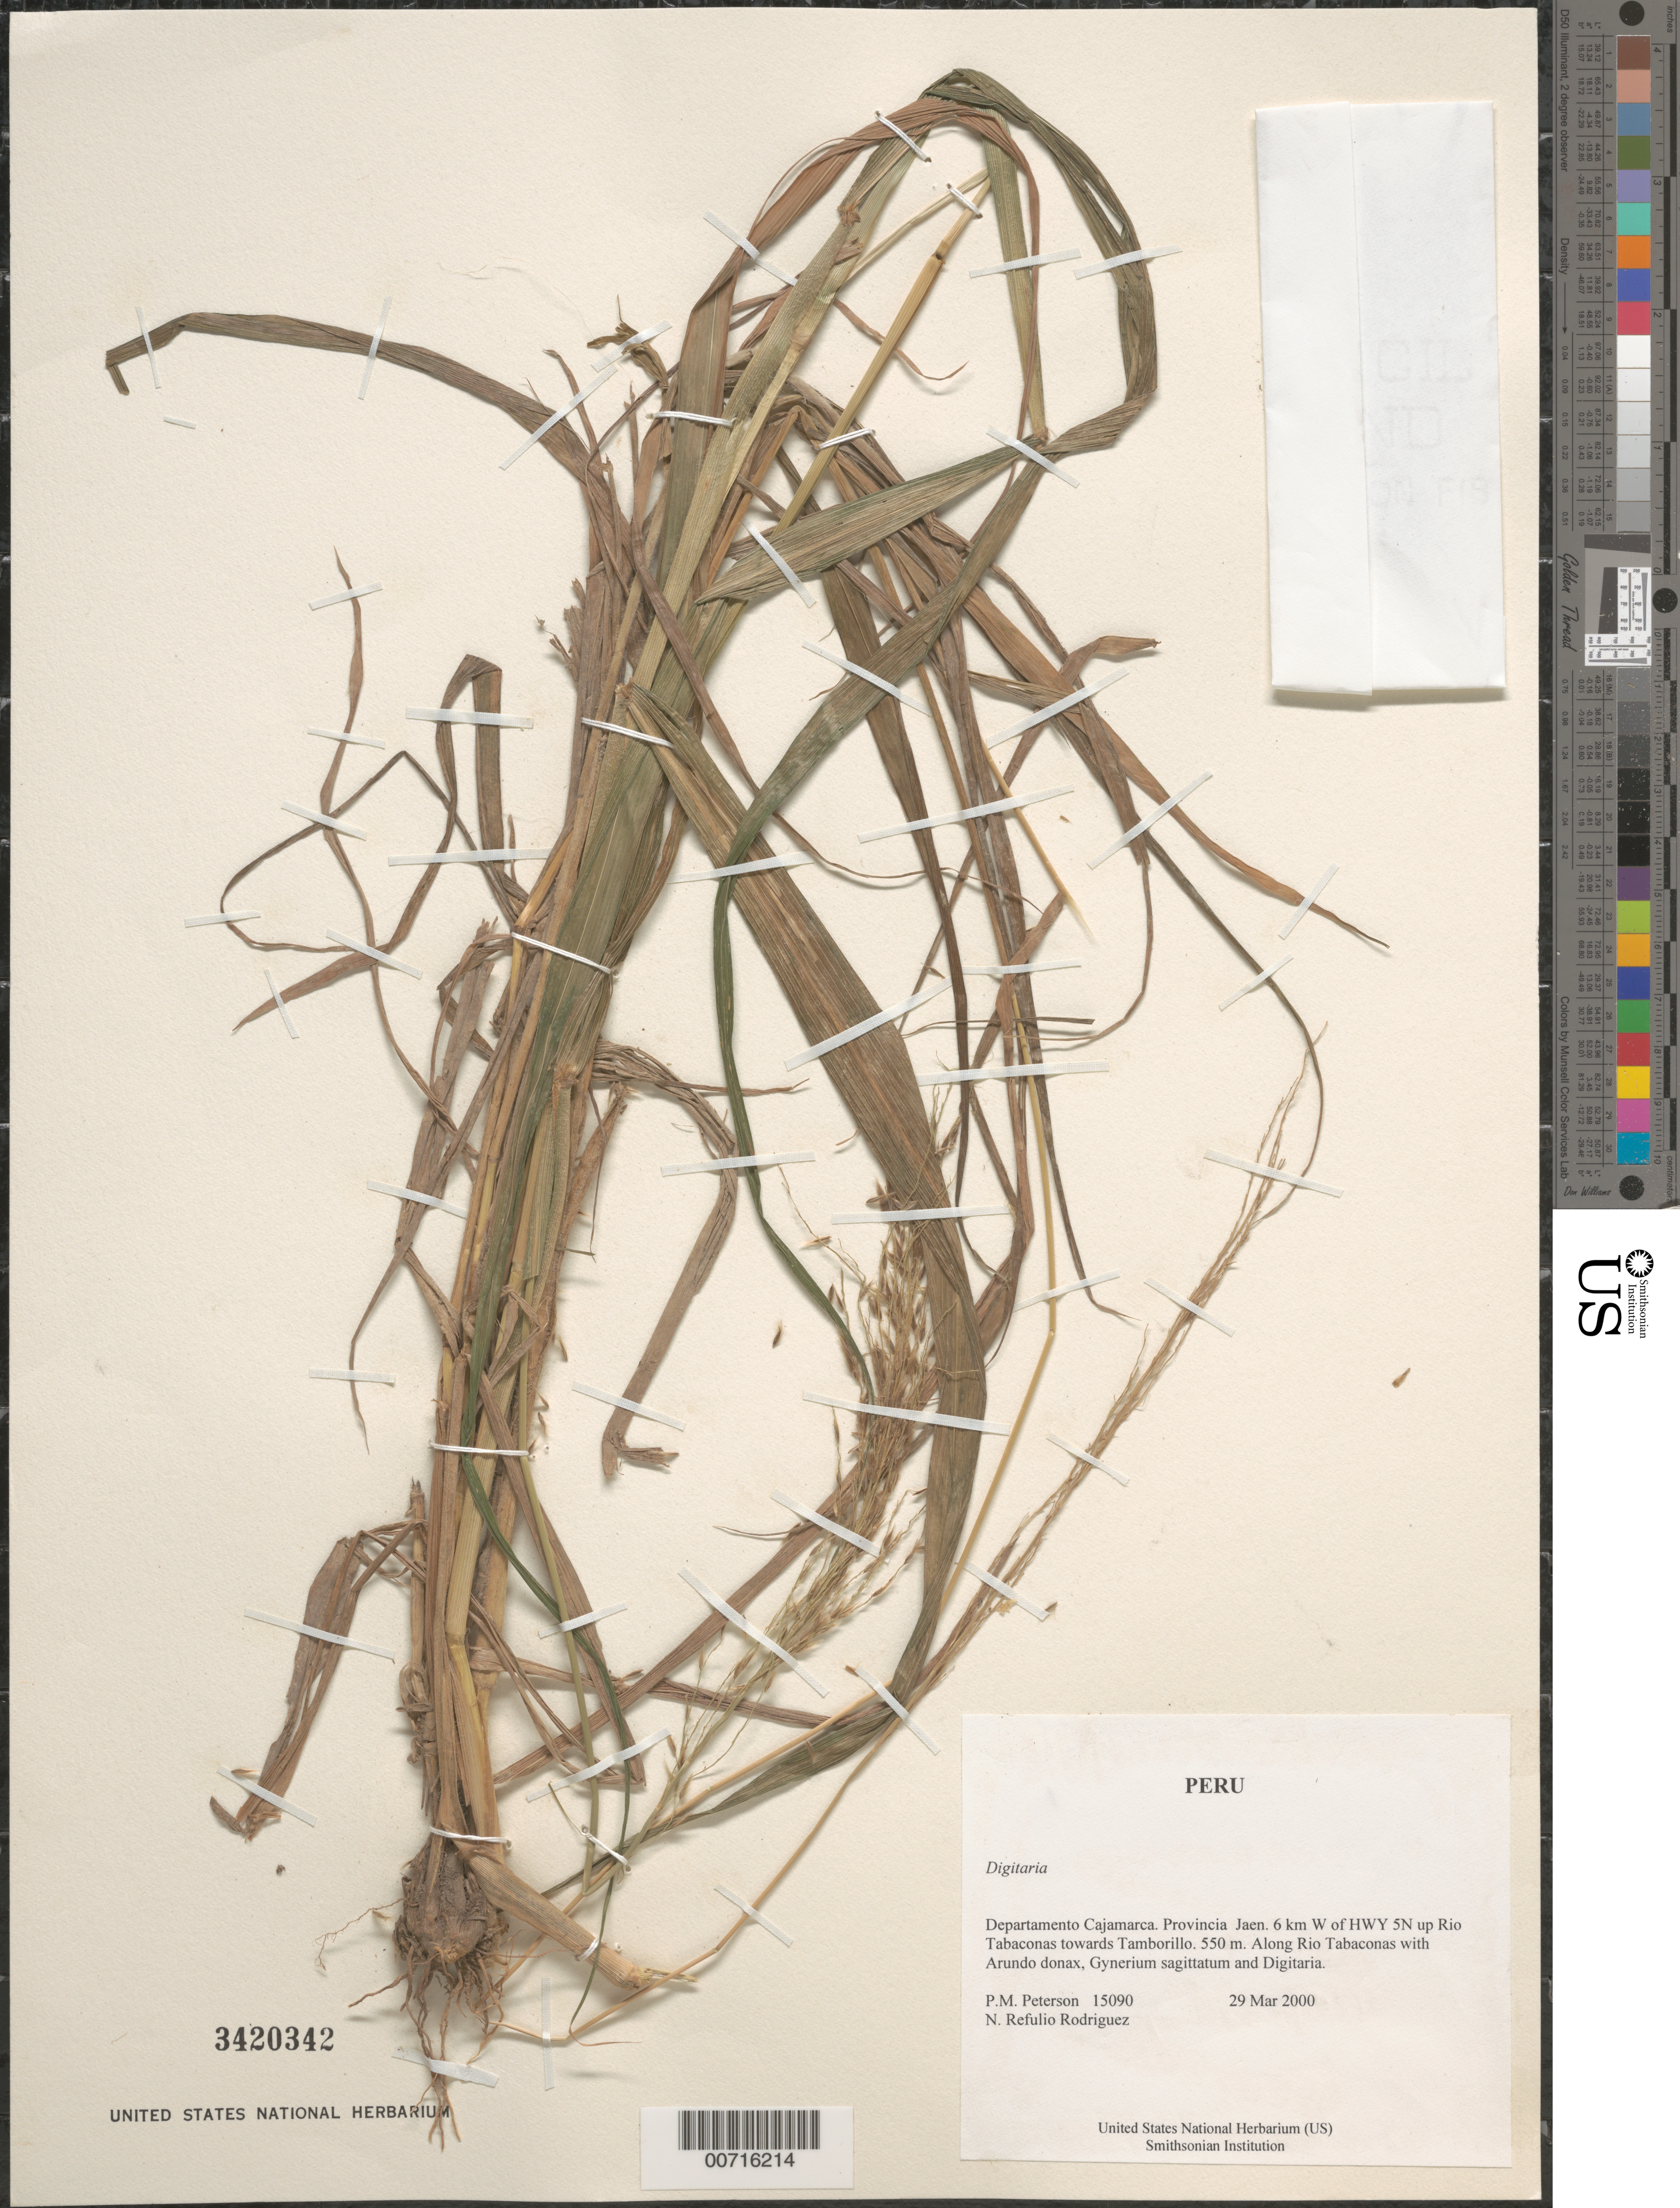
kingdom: Plantae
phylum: Tracheophyta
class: Liliopsida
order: Poales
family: Poaceae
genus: Digitaria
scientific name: Digitaria sp.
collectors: P. M. Peterson & N. Refulio-Rodríguez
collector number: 15090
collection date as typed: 29 Mar 2000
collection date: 2000-03-29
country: Peru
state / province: Cajamarca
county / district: Jaén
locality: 6 km W of HWY 5N up Rio Tabaconas towards Tamborillo.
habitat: Along Rio Tabaconas with Arundo donax, Gynerium sagittatum and Digitaria.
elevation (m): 550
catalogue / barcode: US 3420342